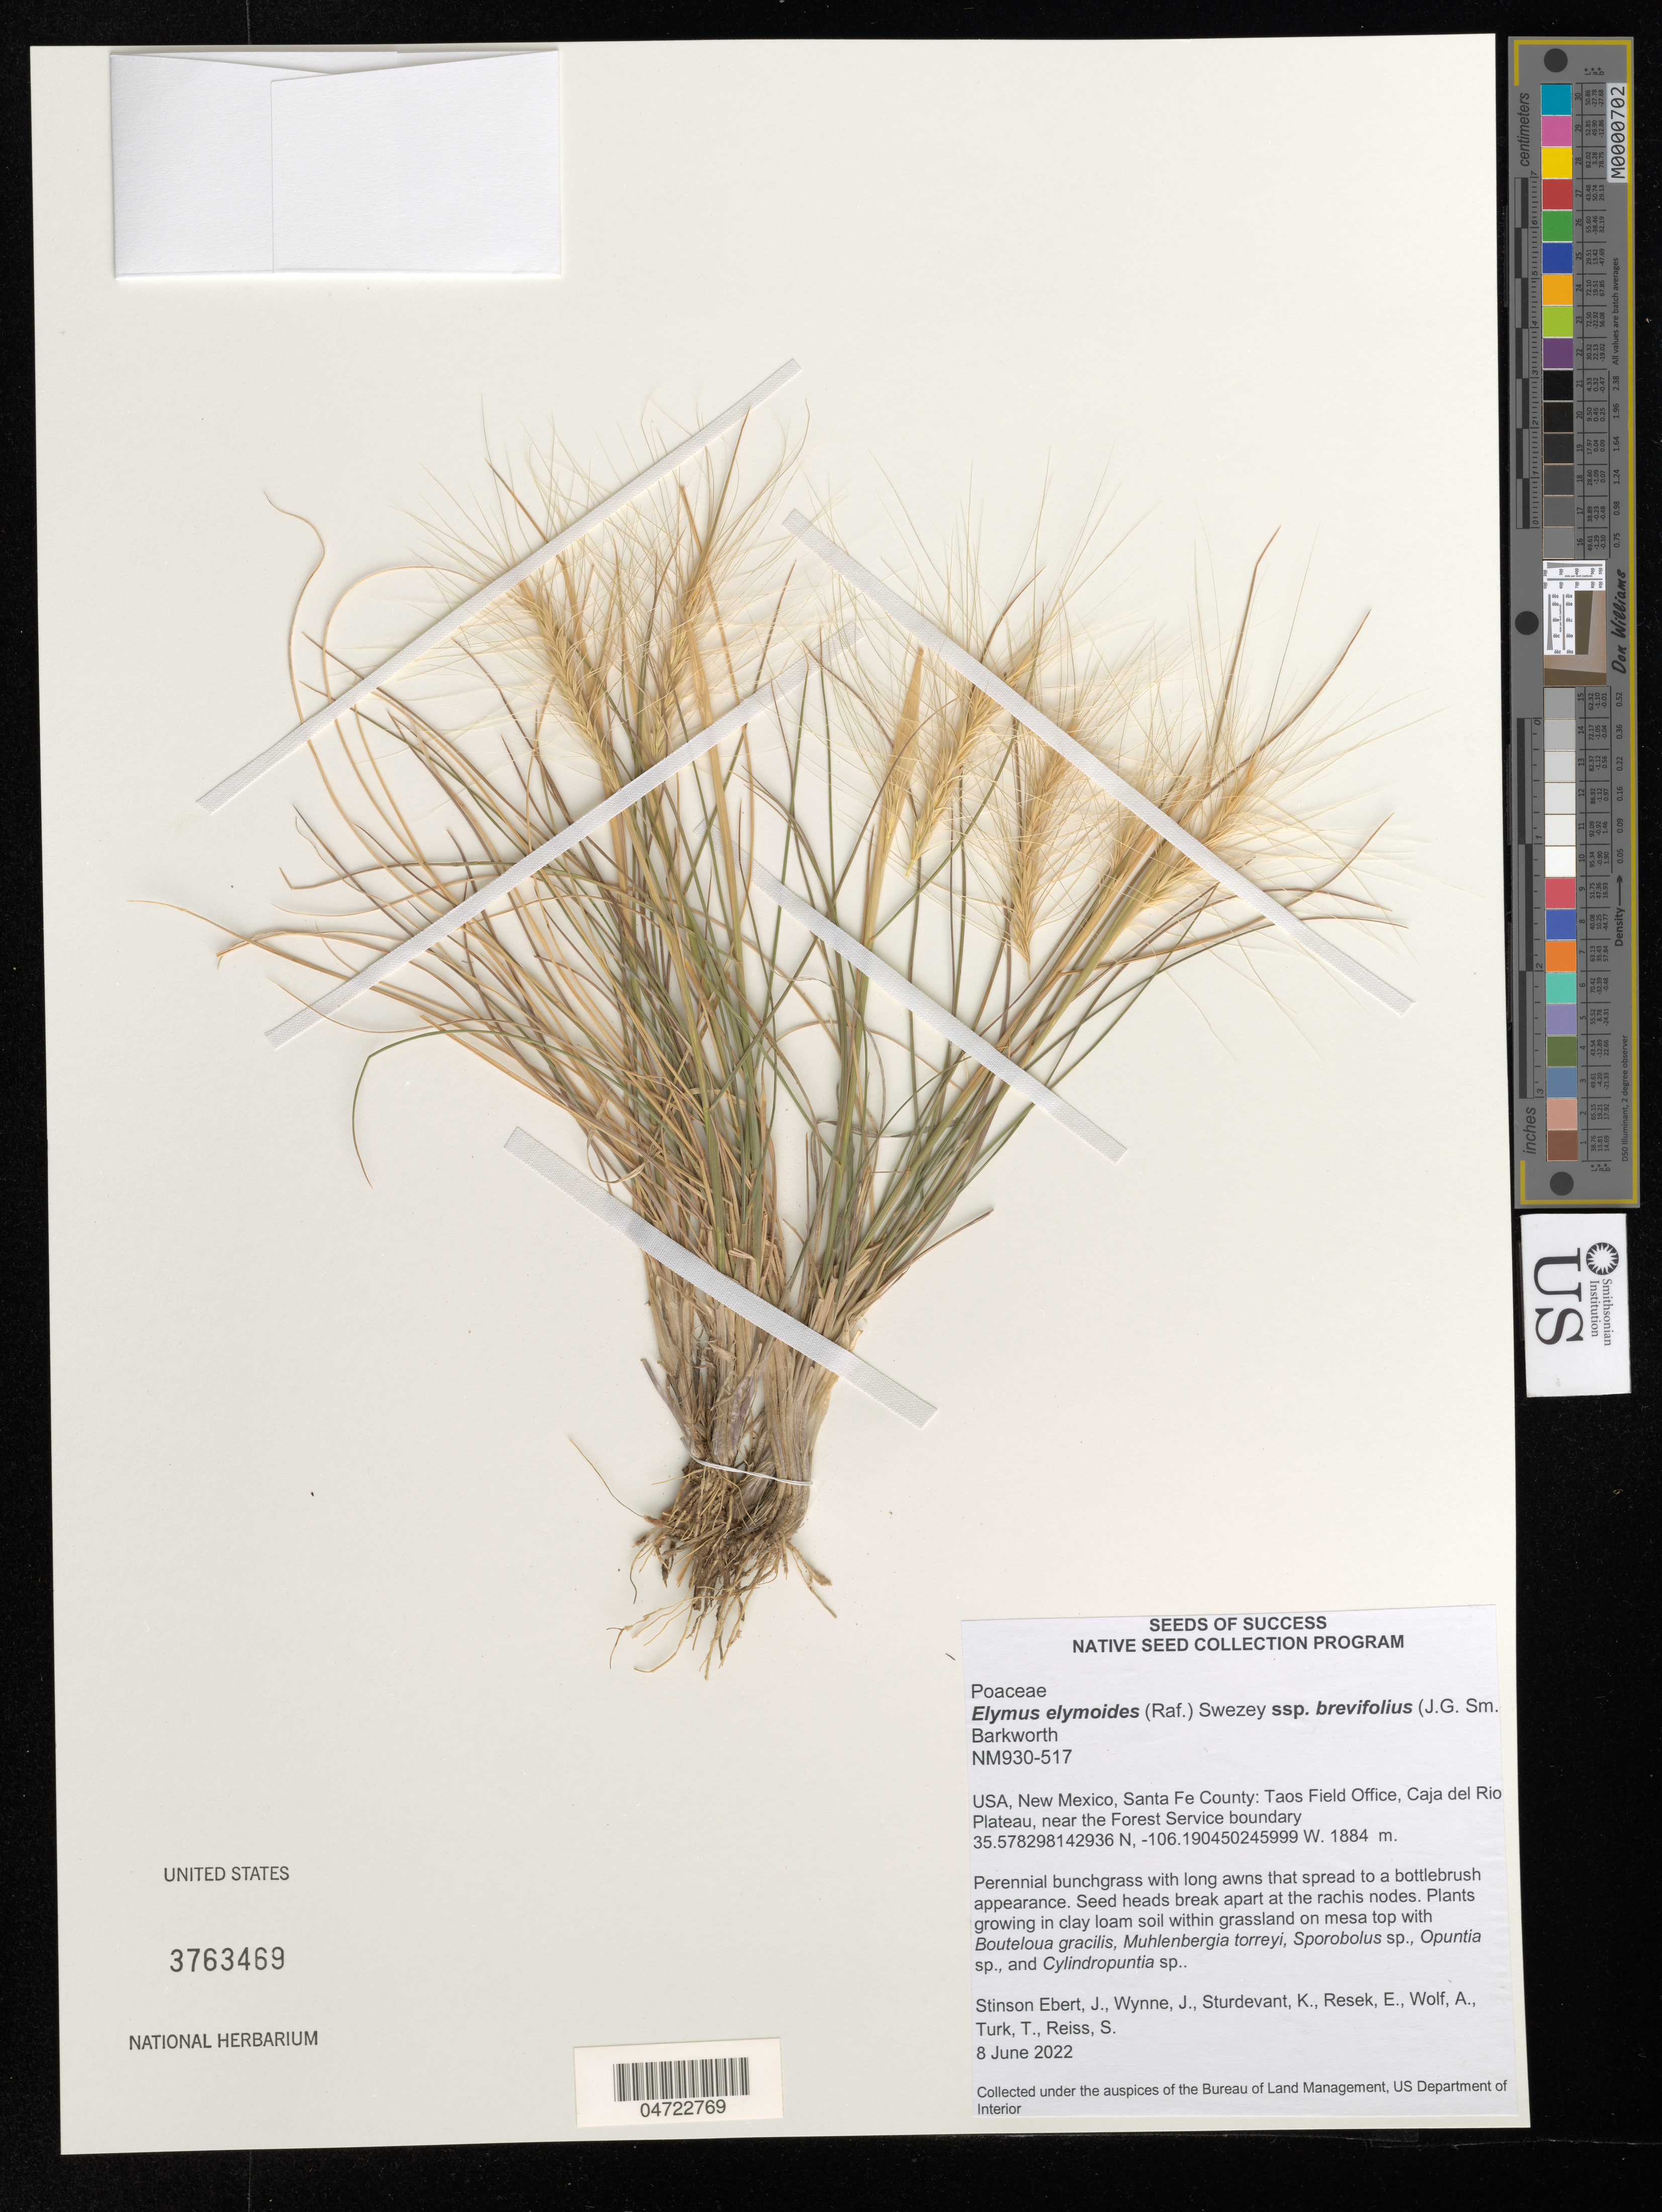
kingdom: Plantae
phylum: Tracheophyta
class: Liliopsida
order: Poales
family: Poaceae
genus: Elymus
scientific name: Elymus elymoides subsp. brevifolius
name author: (J.G. Sm.) Barkworth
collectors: J. Stinson Ebert, J. Wynne, K. Sturdevant, E. Resek & et al.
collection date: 2022-06-08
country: United States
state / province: New Mexico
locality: Santa Fe County: Taos Field Office, Caja del Rio Plateau, near the Forest Service boundary.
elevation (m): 1884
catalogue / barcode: US 3763469